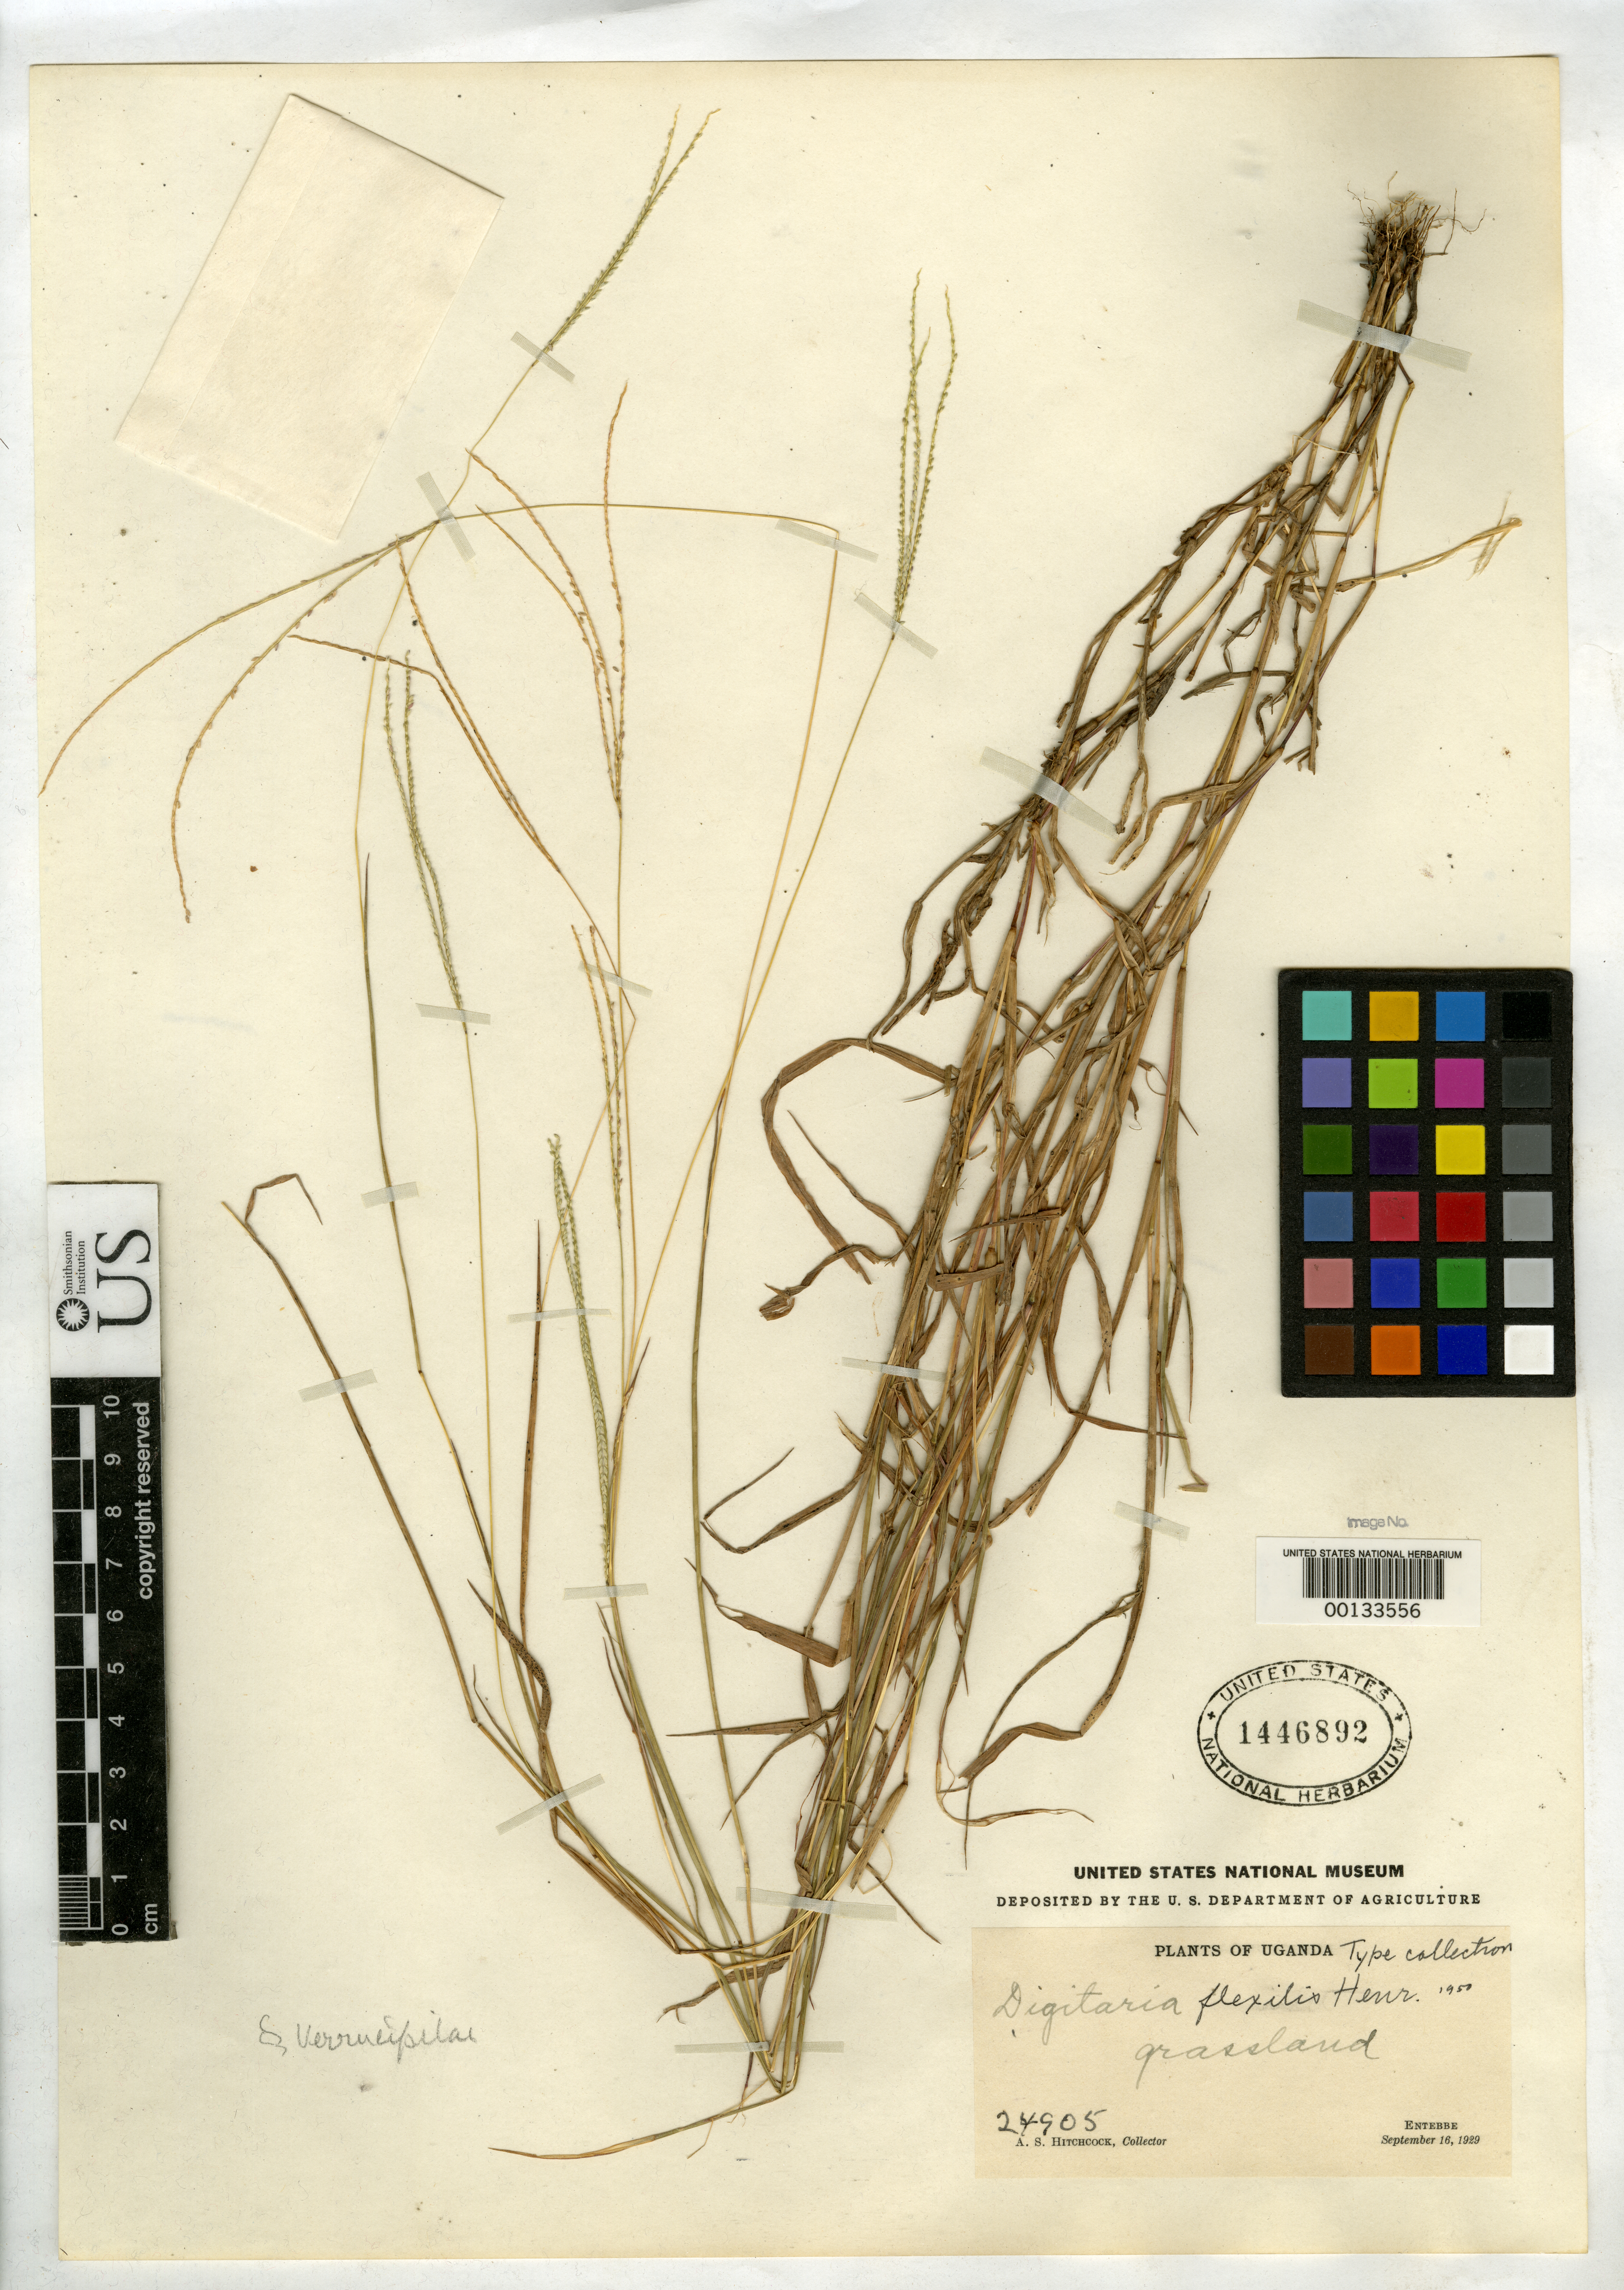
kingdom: Plantae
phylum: Tracheophyta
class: Liliopsida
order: Poales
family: Poaceae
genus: Digitaria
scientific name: Digitaria flexilis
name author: Henr.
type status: Isotype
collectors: A. S. Hitchcock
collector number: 24905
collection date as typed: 16 Sep 1929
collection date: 1929-09-16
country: Uganda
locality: Entebbe.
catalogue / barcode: US 1446892